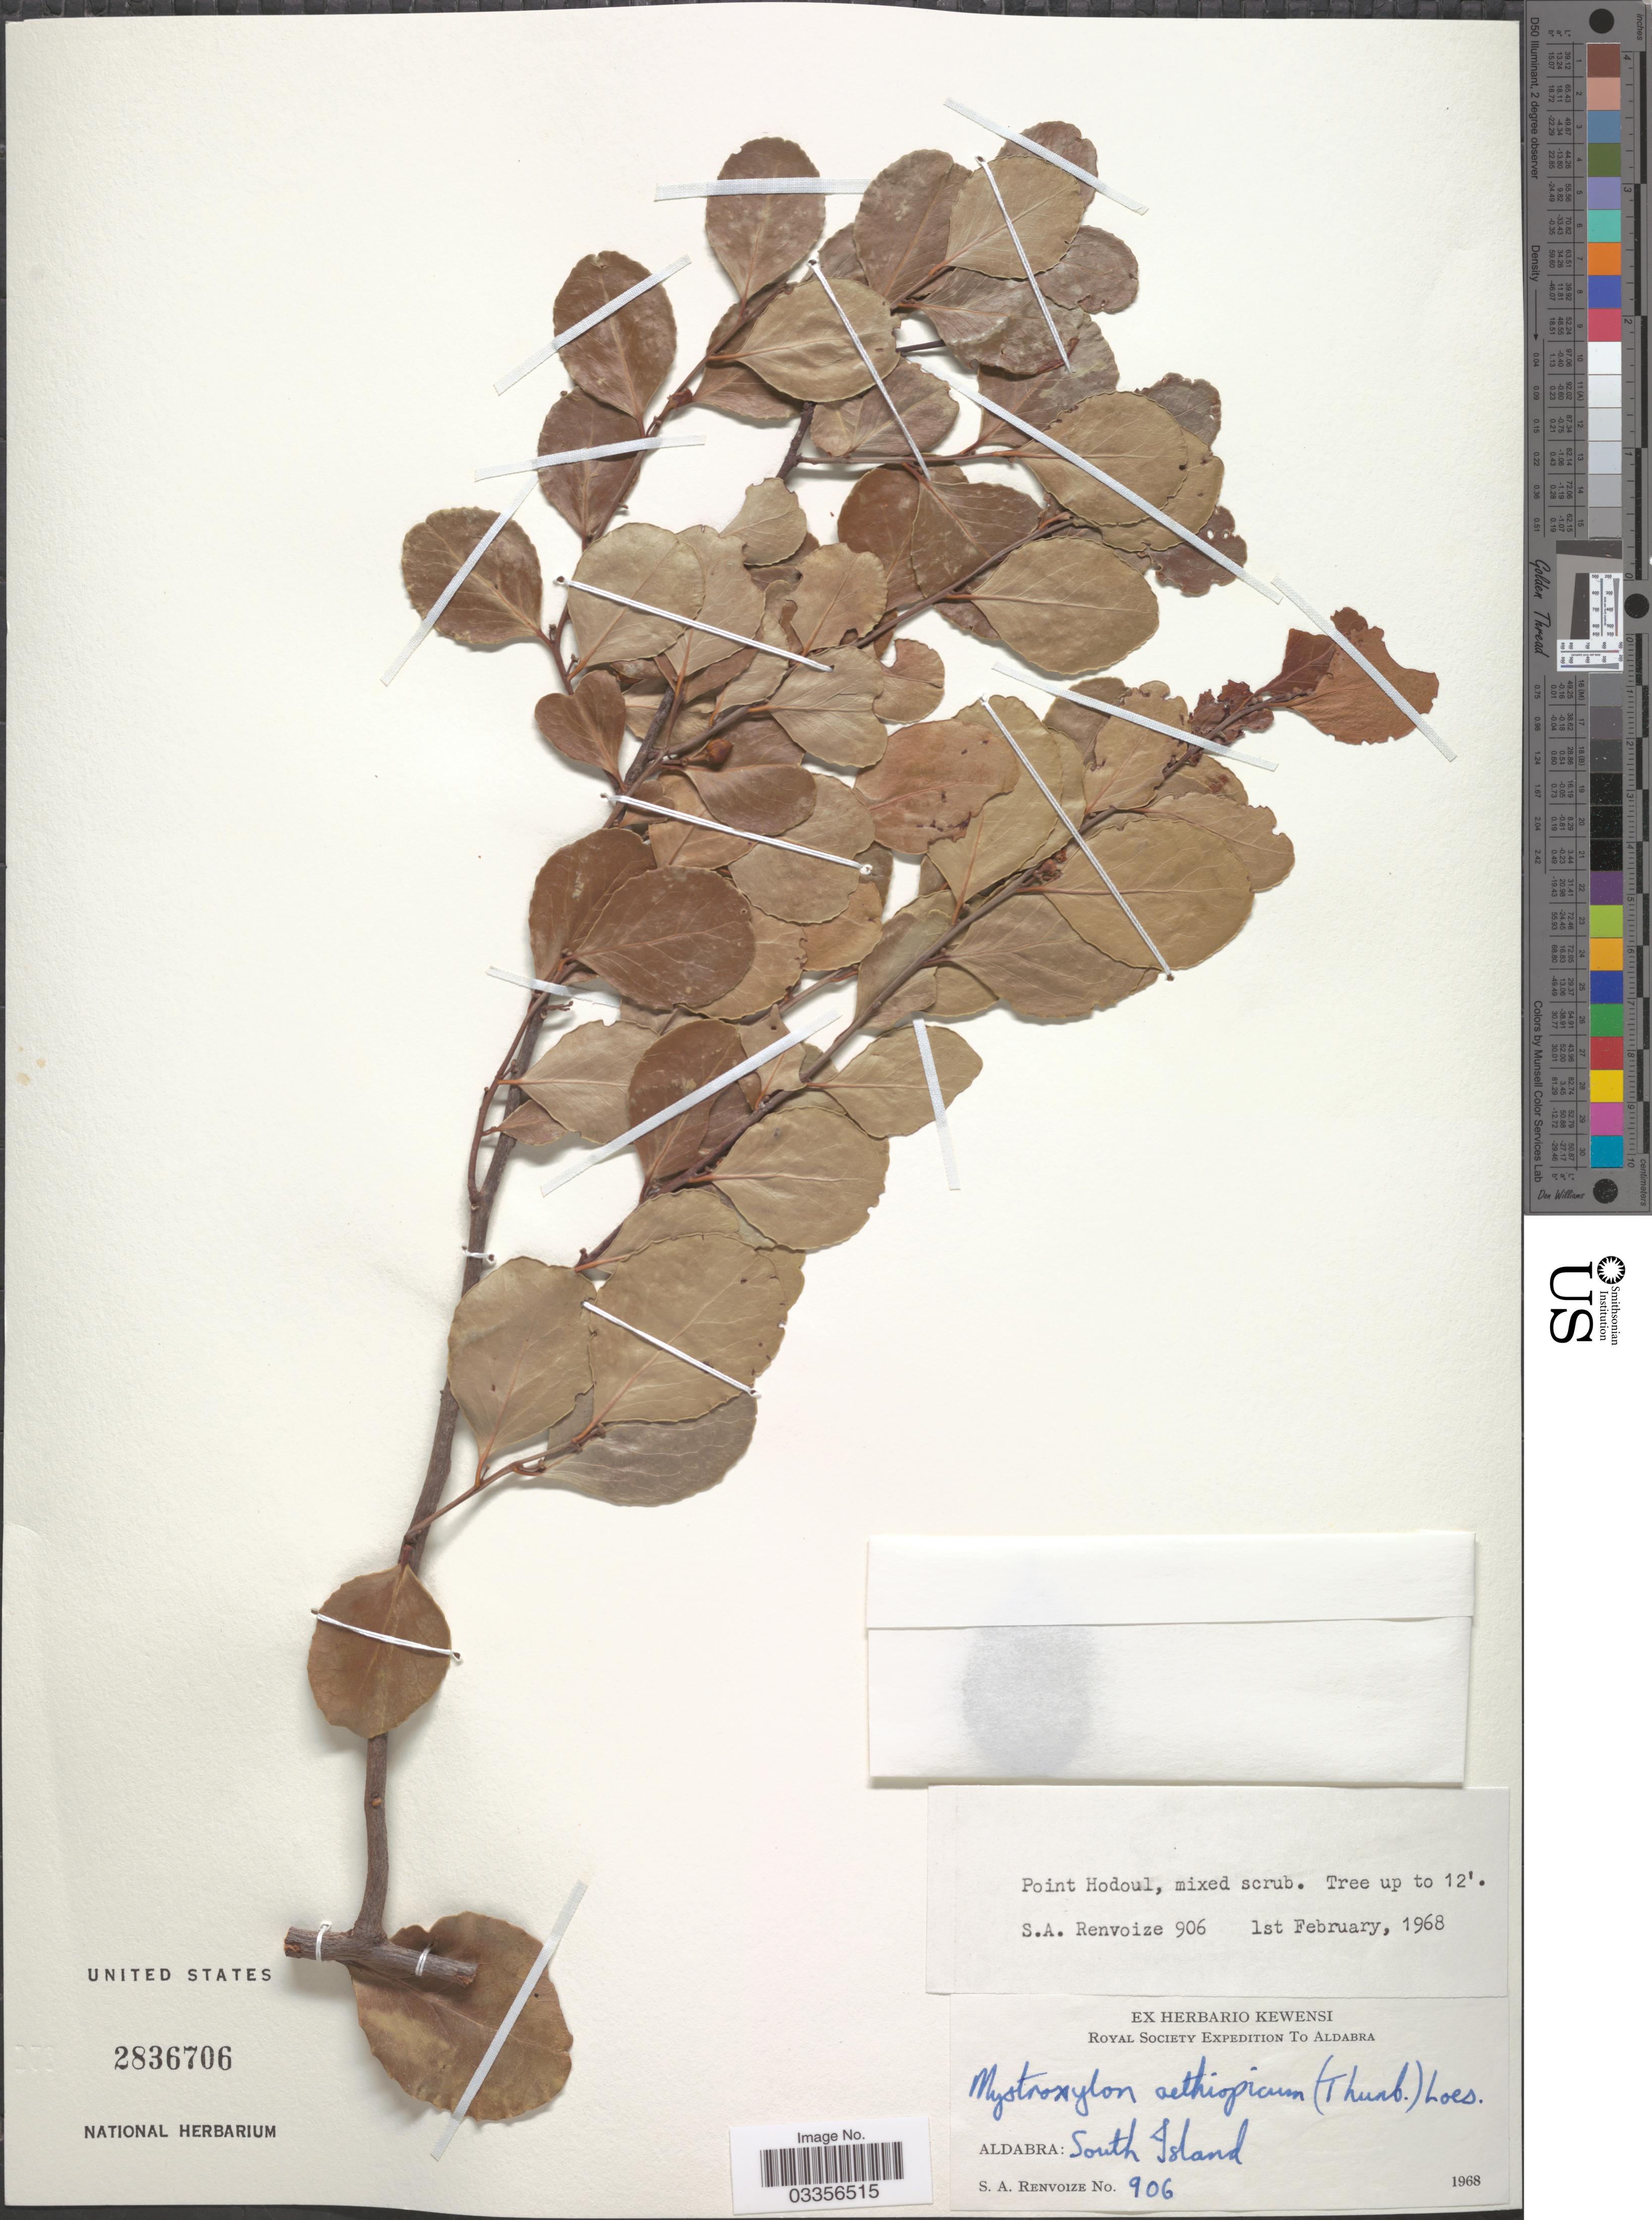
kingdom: Plantae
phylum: Tracheophyta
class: Magnoliopsida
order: Celastrales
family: Celastraceae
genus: Mystroxylon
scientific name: Mystroxylon aethiopicum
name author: (Thunb.) Loes.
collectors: S. A. Renvoize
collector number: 906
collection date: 1968-02-01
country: Seychelles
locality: Point Hodoul, Aldabra: South Island.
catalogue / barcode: US 2836706